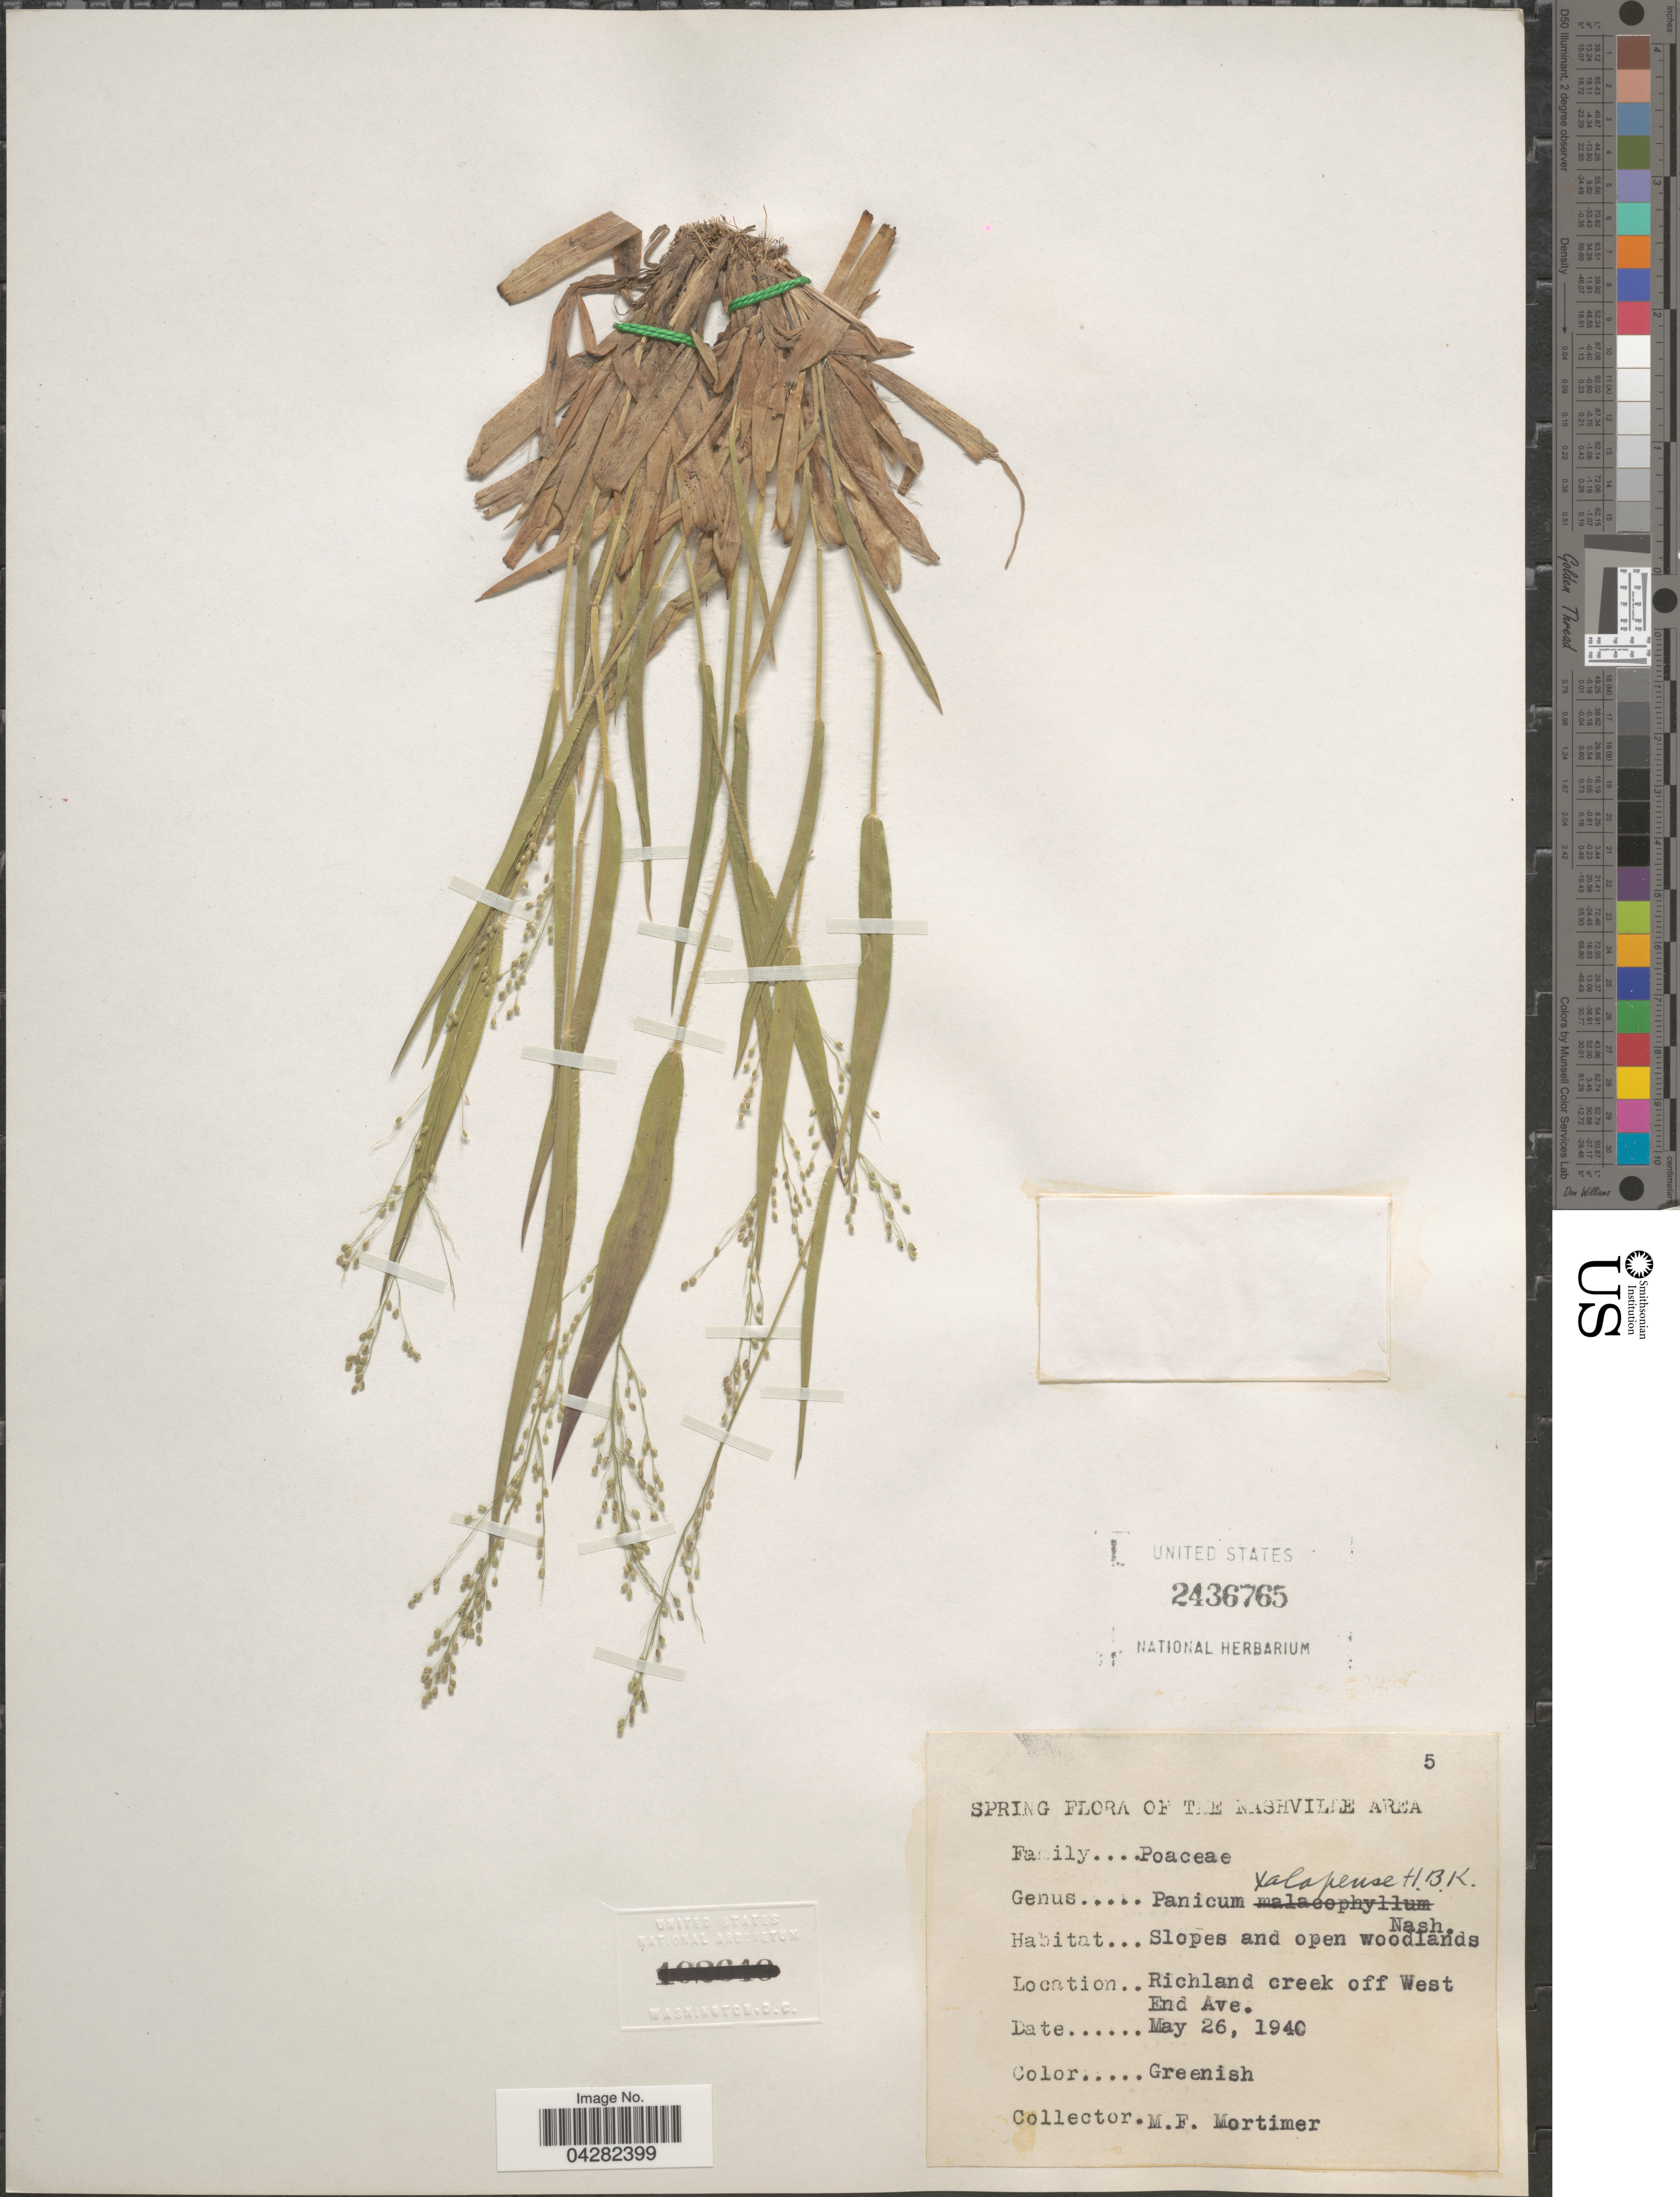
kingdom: Plantae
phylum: Tracheophyta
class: Liliopsida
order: Poales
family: Poaceae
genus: Dichanthelium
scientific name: Dichanthelium laxiflorum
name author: (Lam.) Gould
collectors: M. Mortimer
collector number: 5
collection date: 1940-05-26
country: United States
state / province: Tennessee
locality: Nashville Area. Richlands creek off West End Ave.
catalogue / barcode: US 2436765